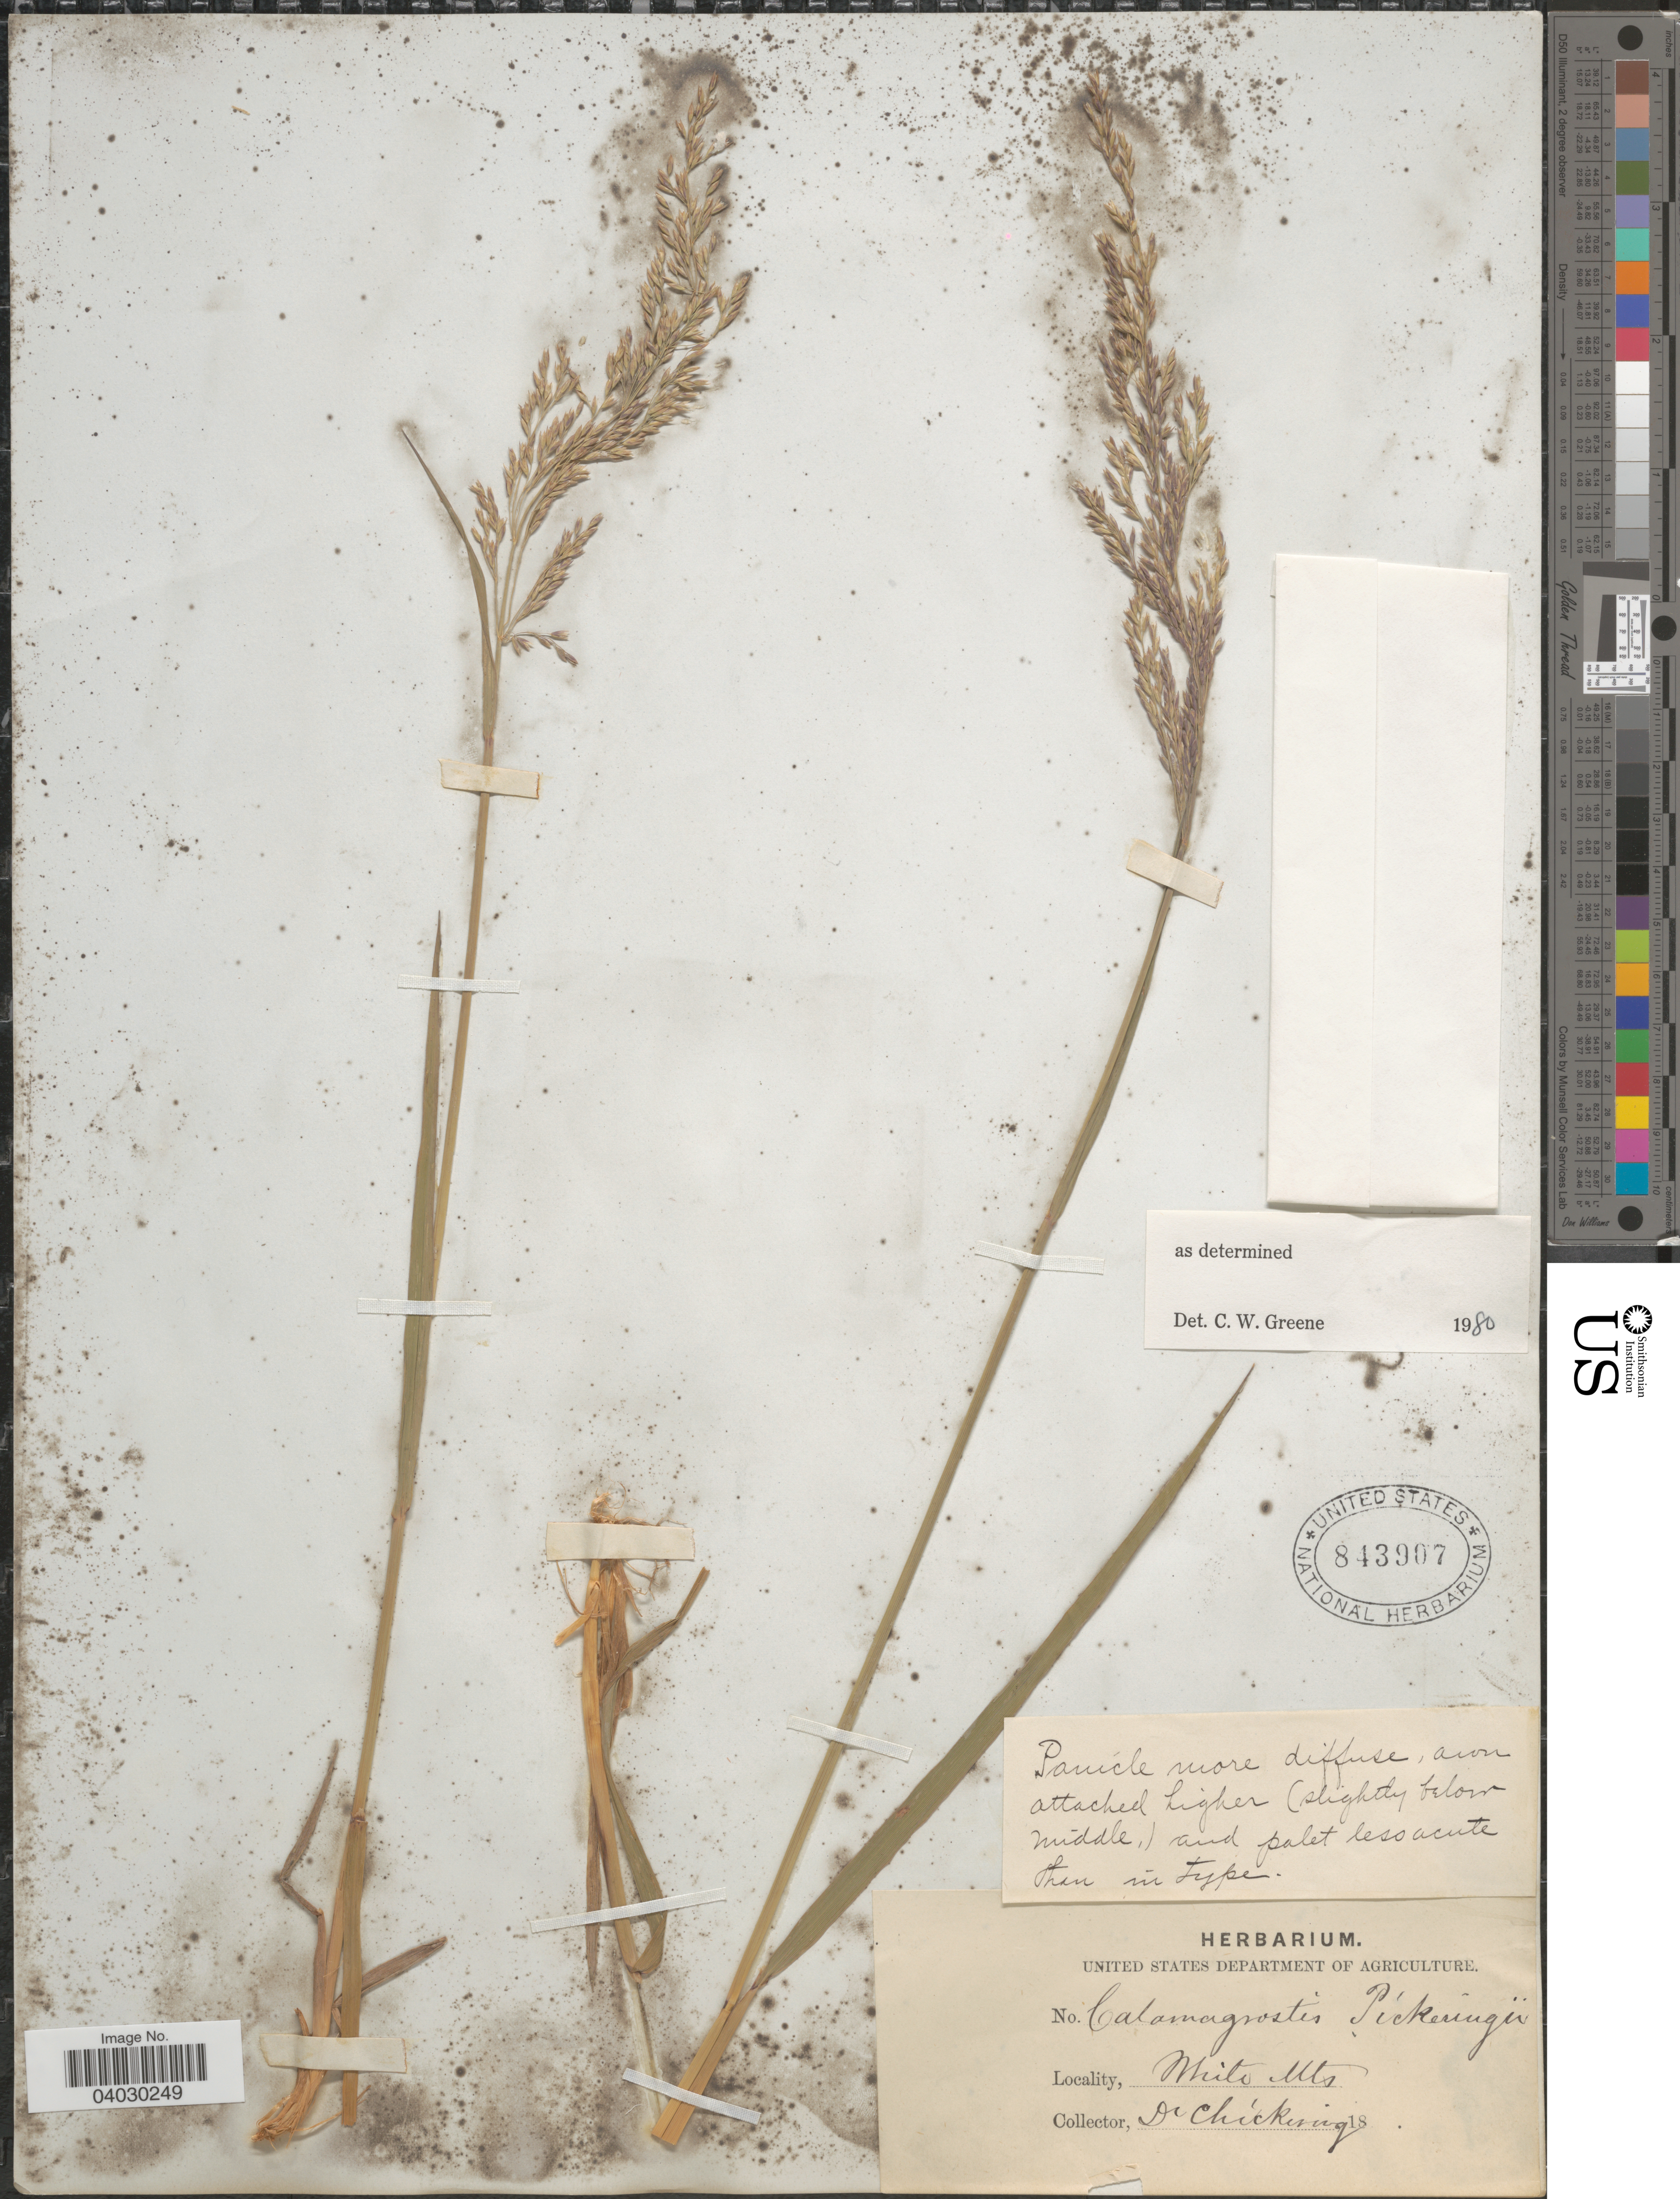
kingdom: Plantae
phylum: Tracheophyta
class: Liliopsida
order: Poales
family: Poaceae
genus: Calamagrostis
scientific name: Calamagrostis pickeringii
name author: A. Gray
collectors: Chickering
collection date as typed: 18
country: United States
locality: White Mts.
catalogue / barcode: US 843907